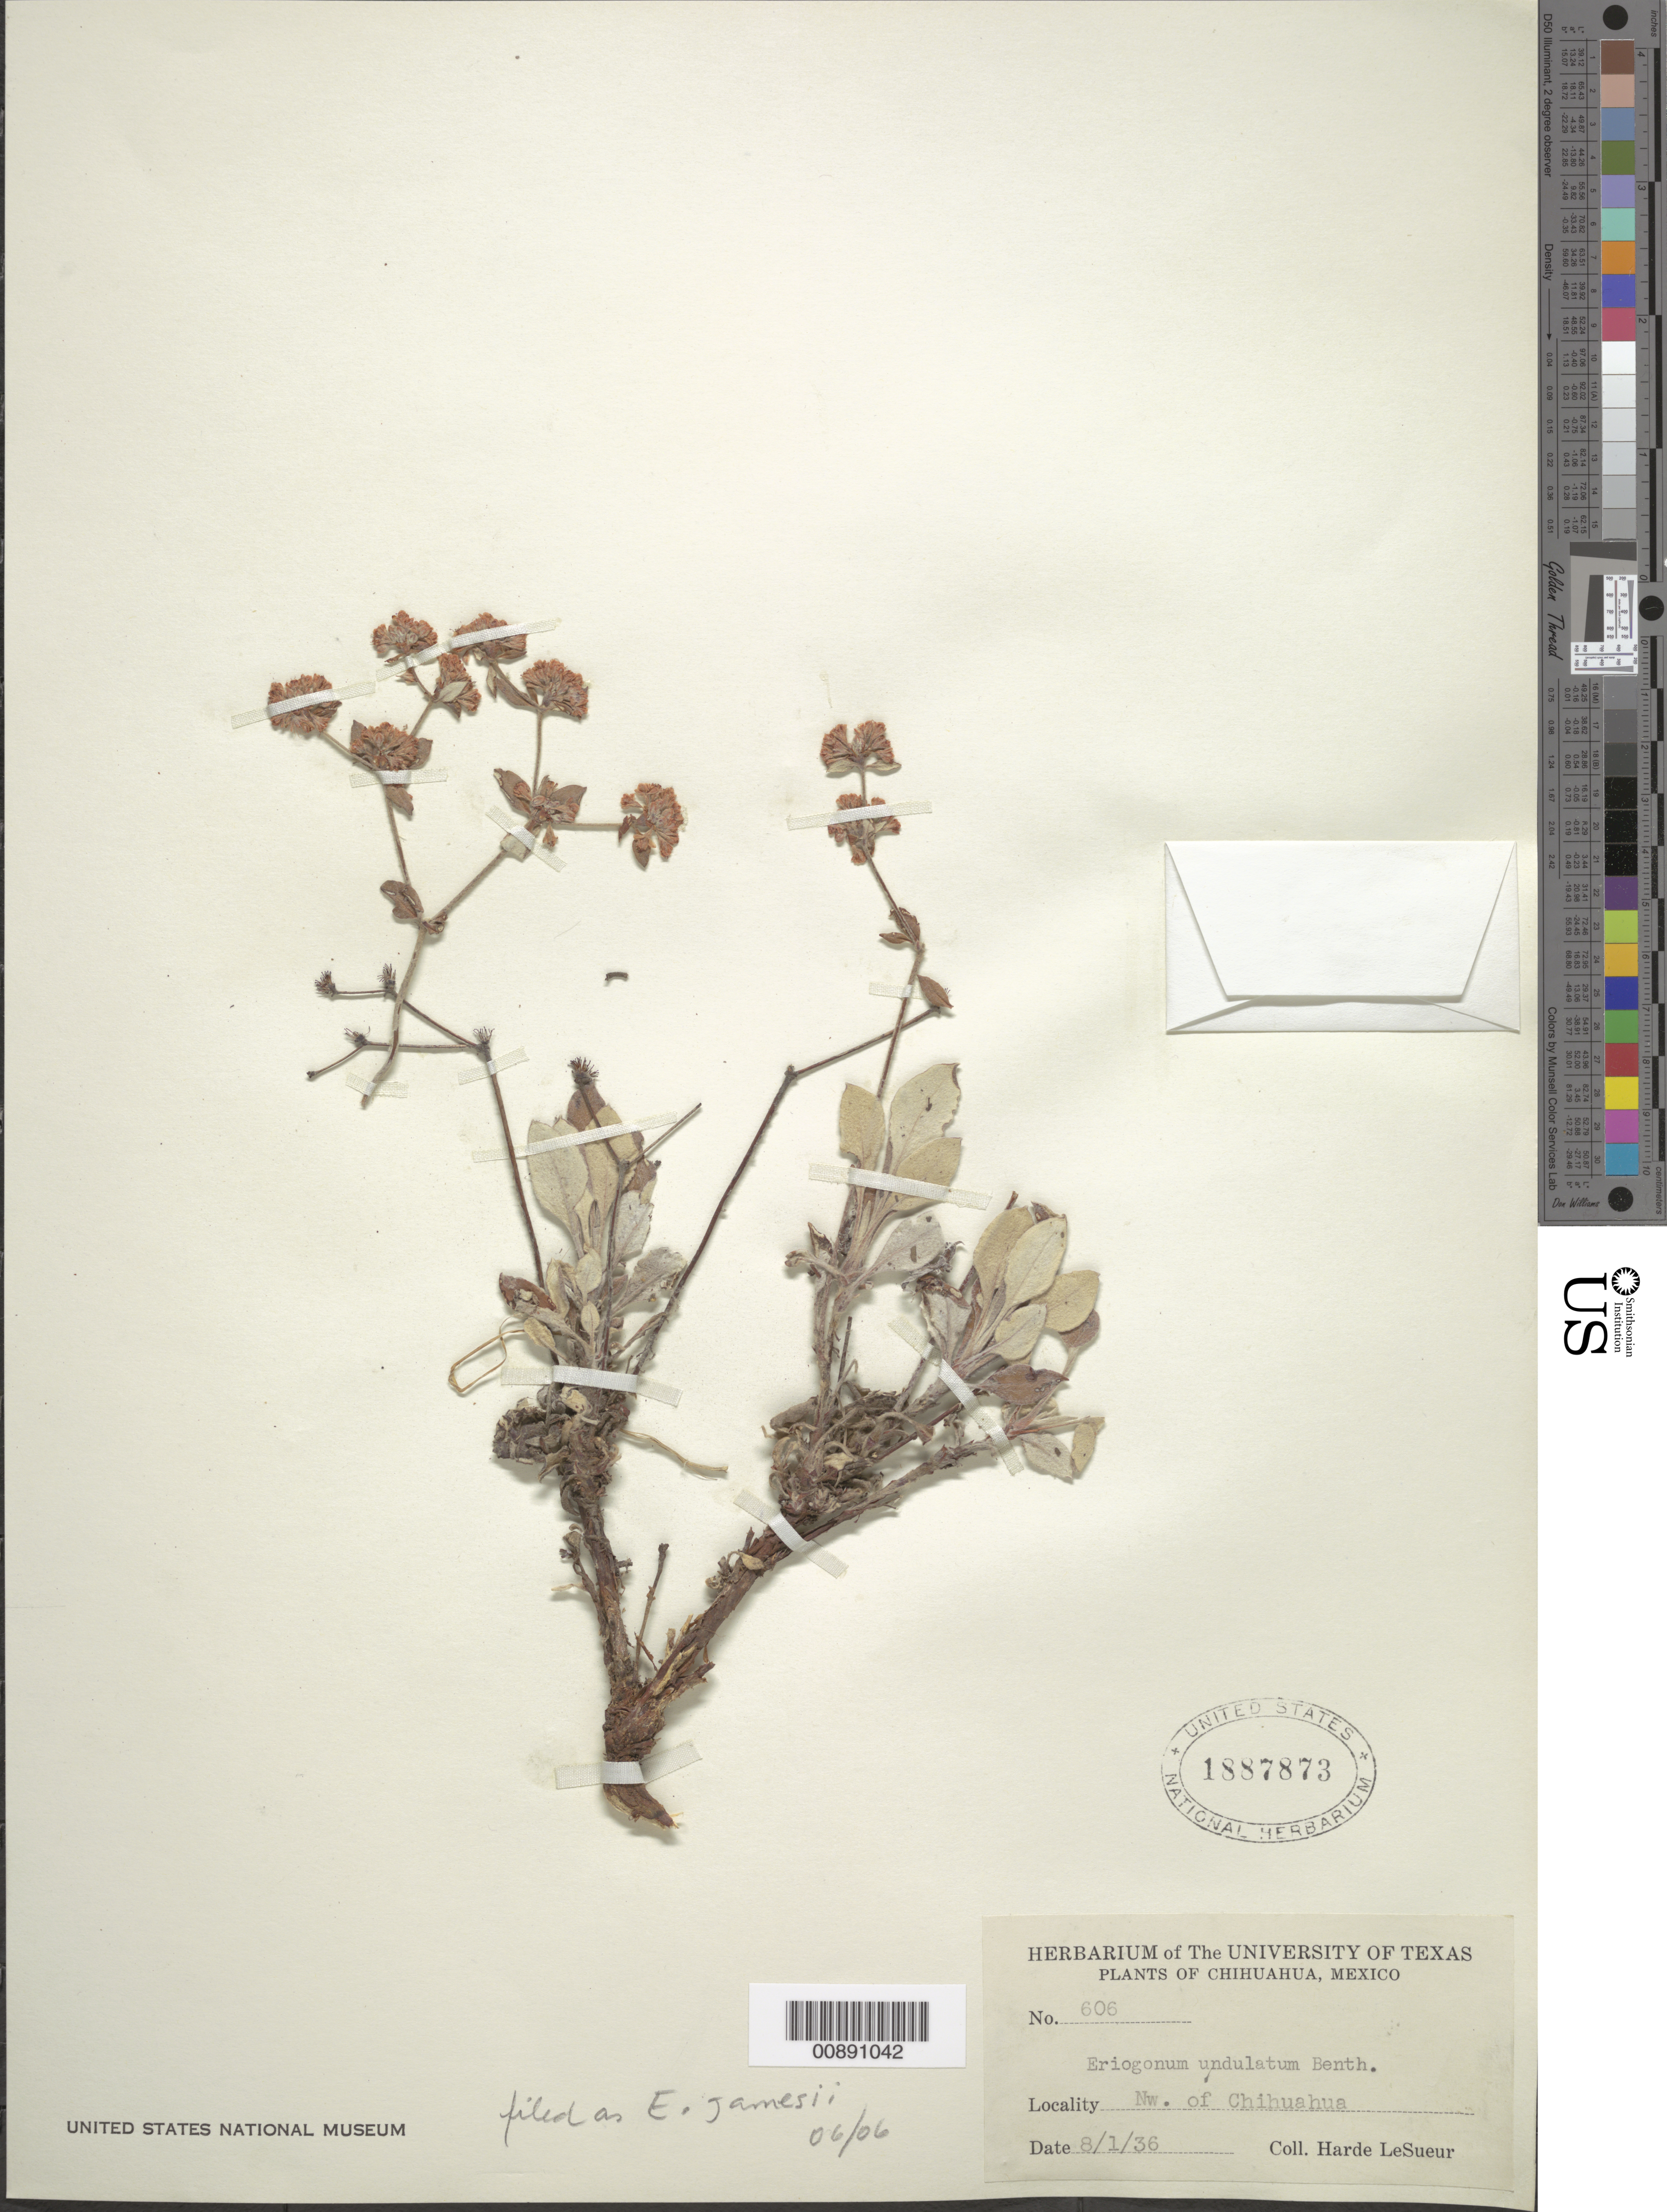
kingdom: Plantae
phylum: Tracheophyta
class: Magnoliopsida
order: Caryophyllales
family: Polygonaceae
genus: Eriogonum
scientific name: Eriogonum jamesii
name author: Benth.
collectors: D. H. LeSueur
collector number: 606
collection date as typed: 01 Aug 1936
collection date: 1936-08-01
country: Mexico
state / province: Chihuahua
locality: NW of Chihuahua.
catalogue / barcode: US 1887873